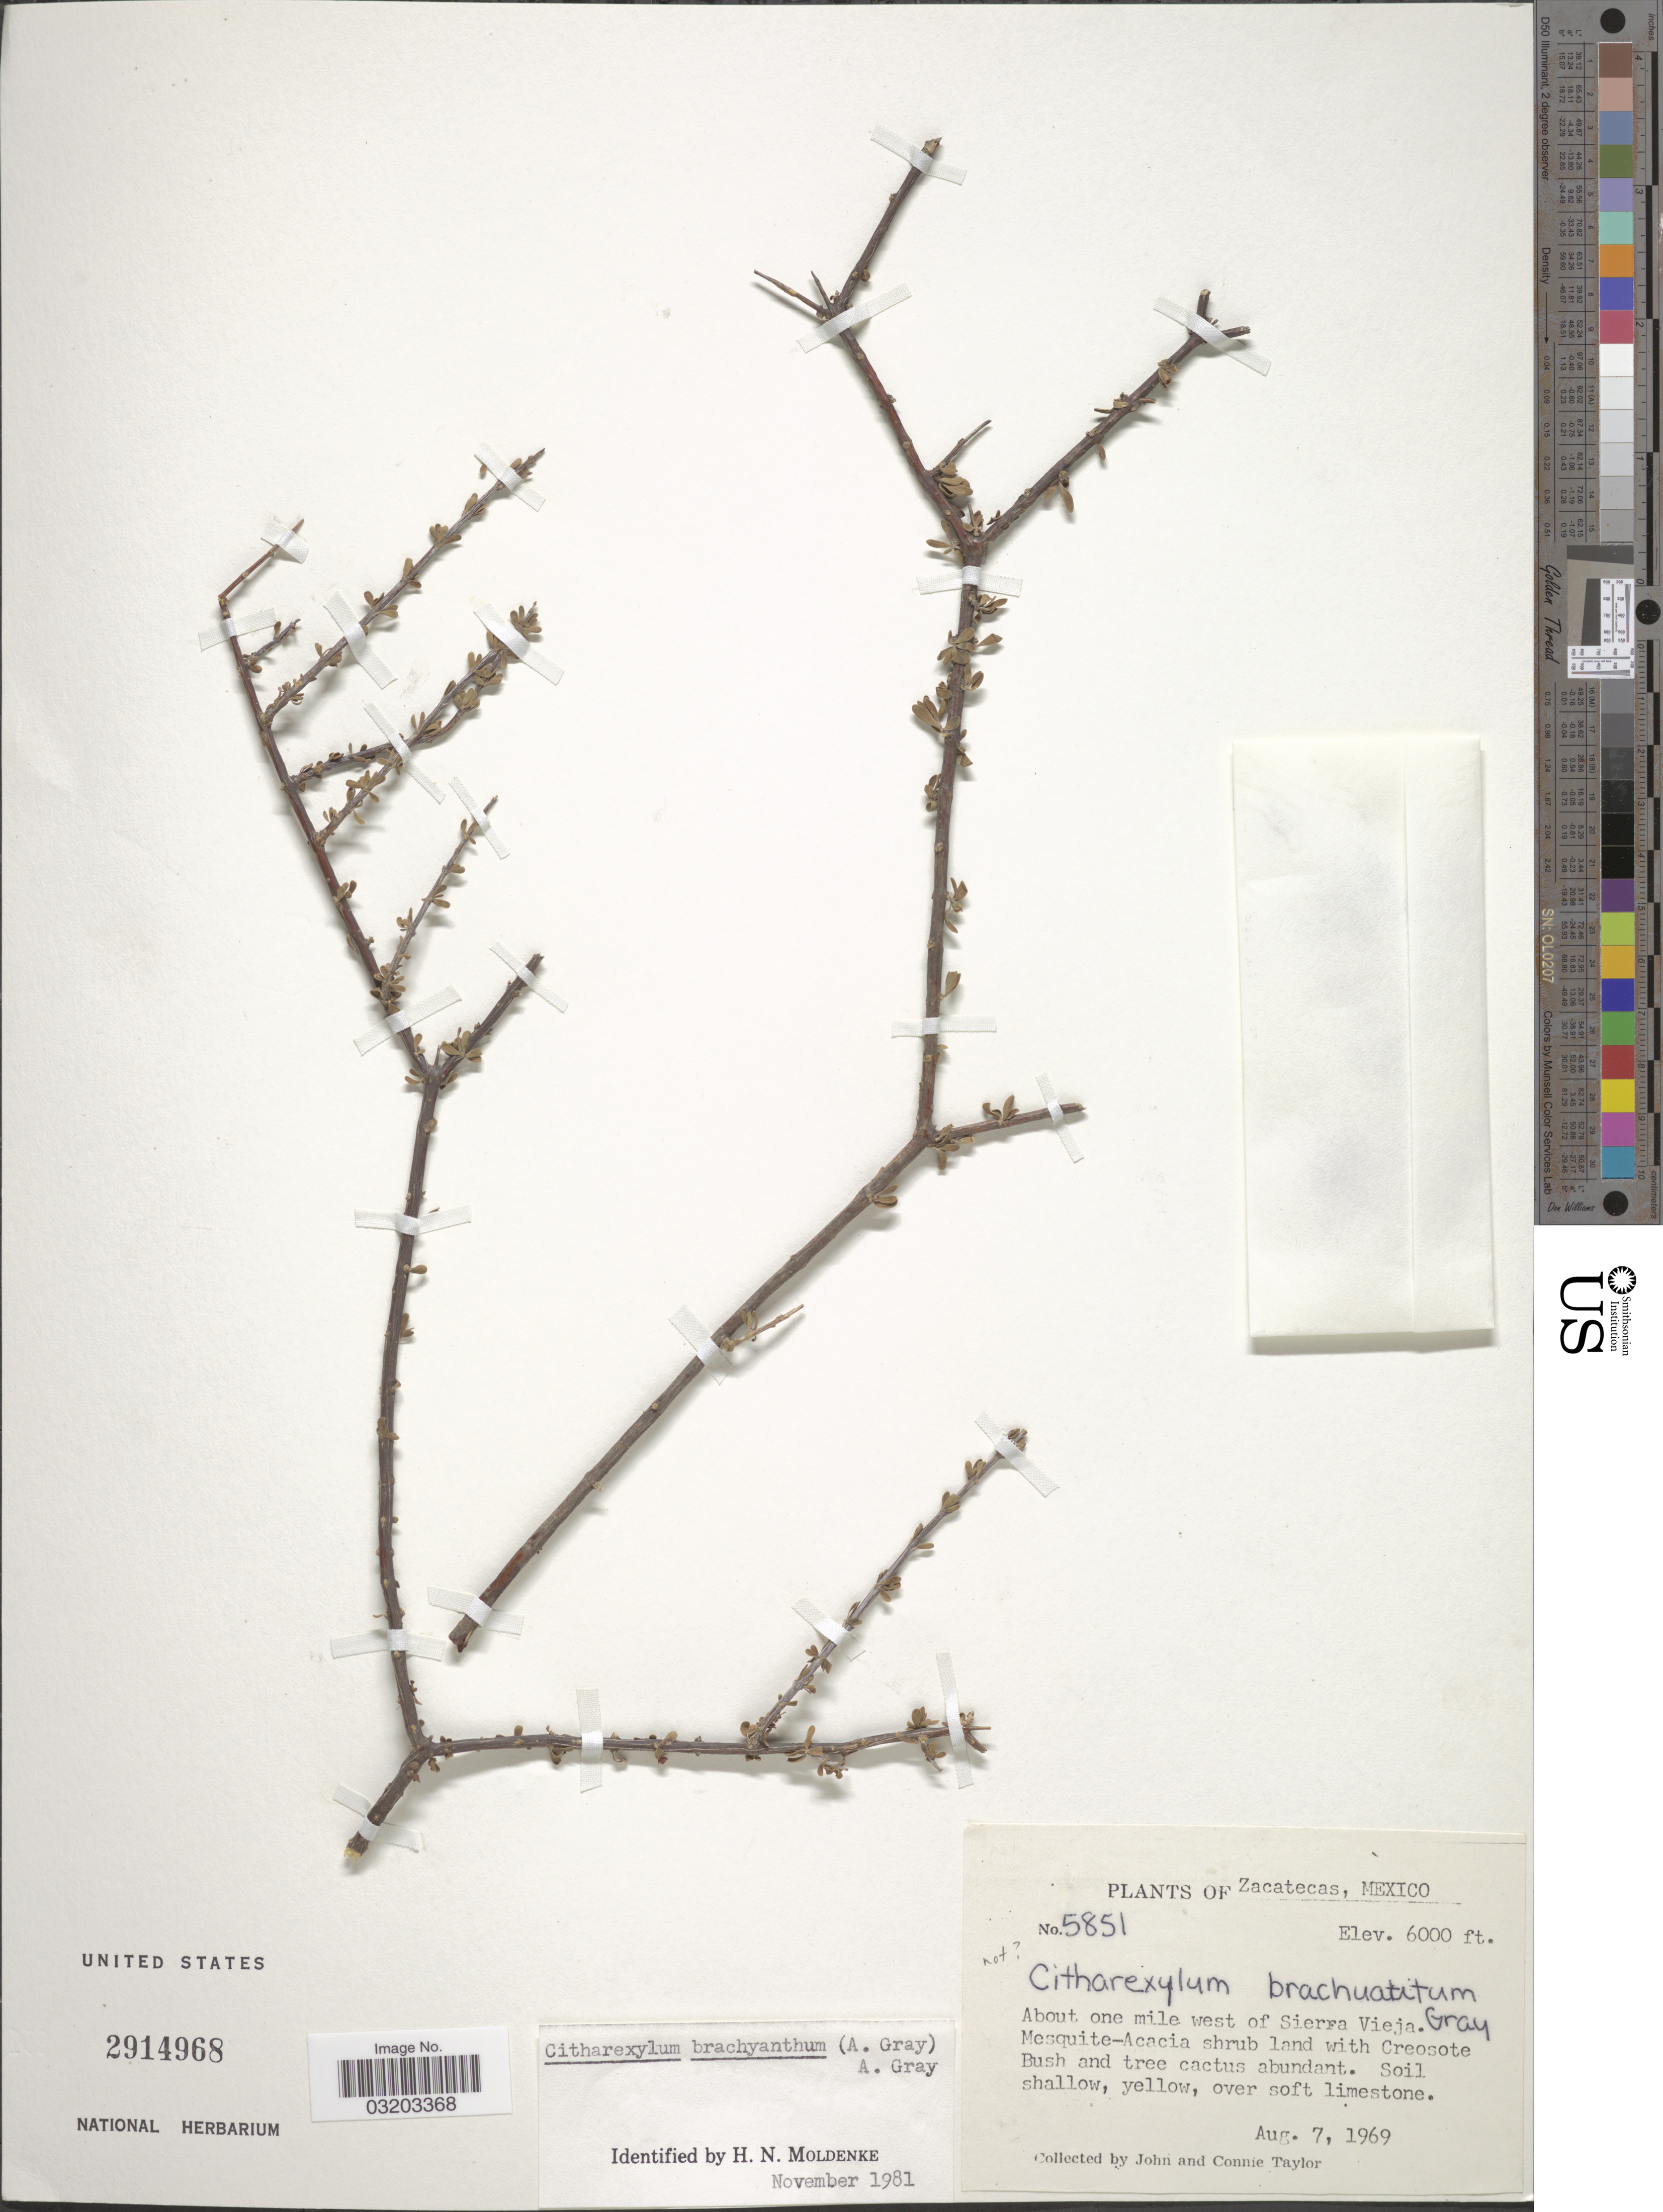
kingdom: Plantae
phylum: Tracheophyta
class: Magnoliopsida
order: Lamiales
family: Verbenaceae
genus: Citharexylum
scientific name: Citharexylum brachyanthum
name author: (A. Gray ex Hemsl.) A. Gray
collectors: J. Taylor & C. Taylor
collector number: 5851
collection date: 1969-08-07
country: Mexico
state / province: Zacatecas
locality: About one mile west of Sierra Vieja. Mesquite-Acacia shrub land with Creosote Bush and tree cactus abundant.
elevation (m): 1829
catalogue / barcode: US 2914968